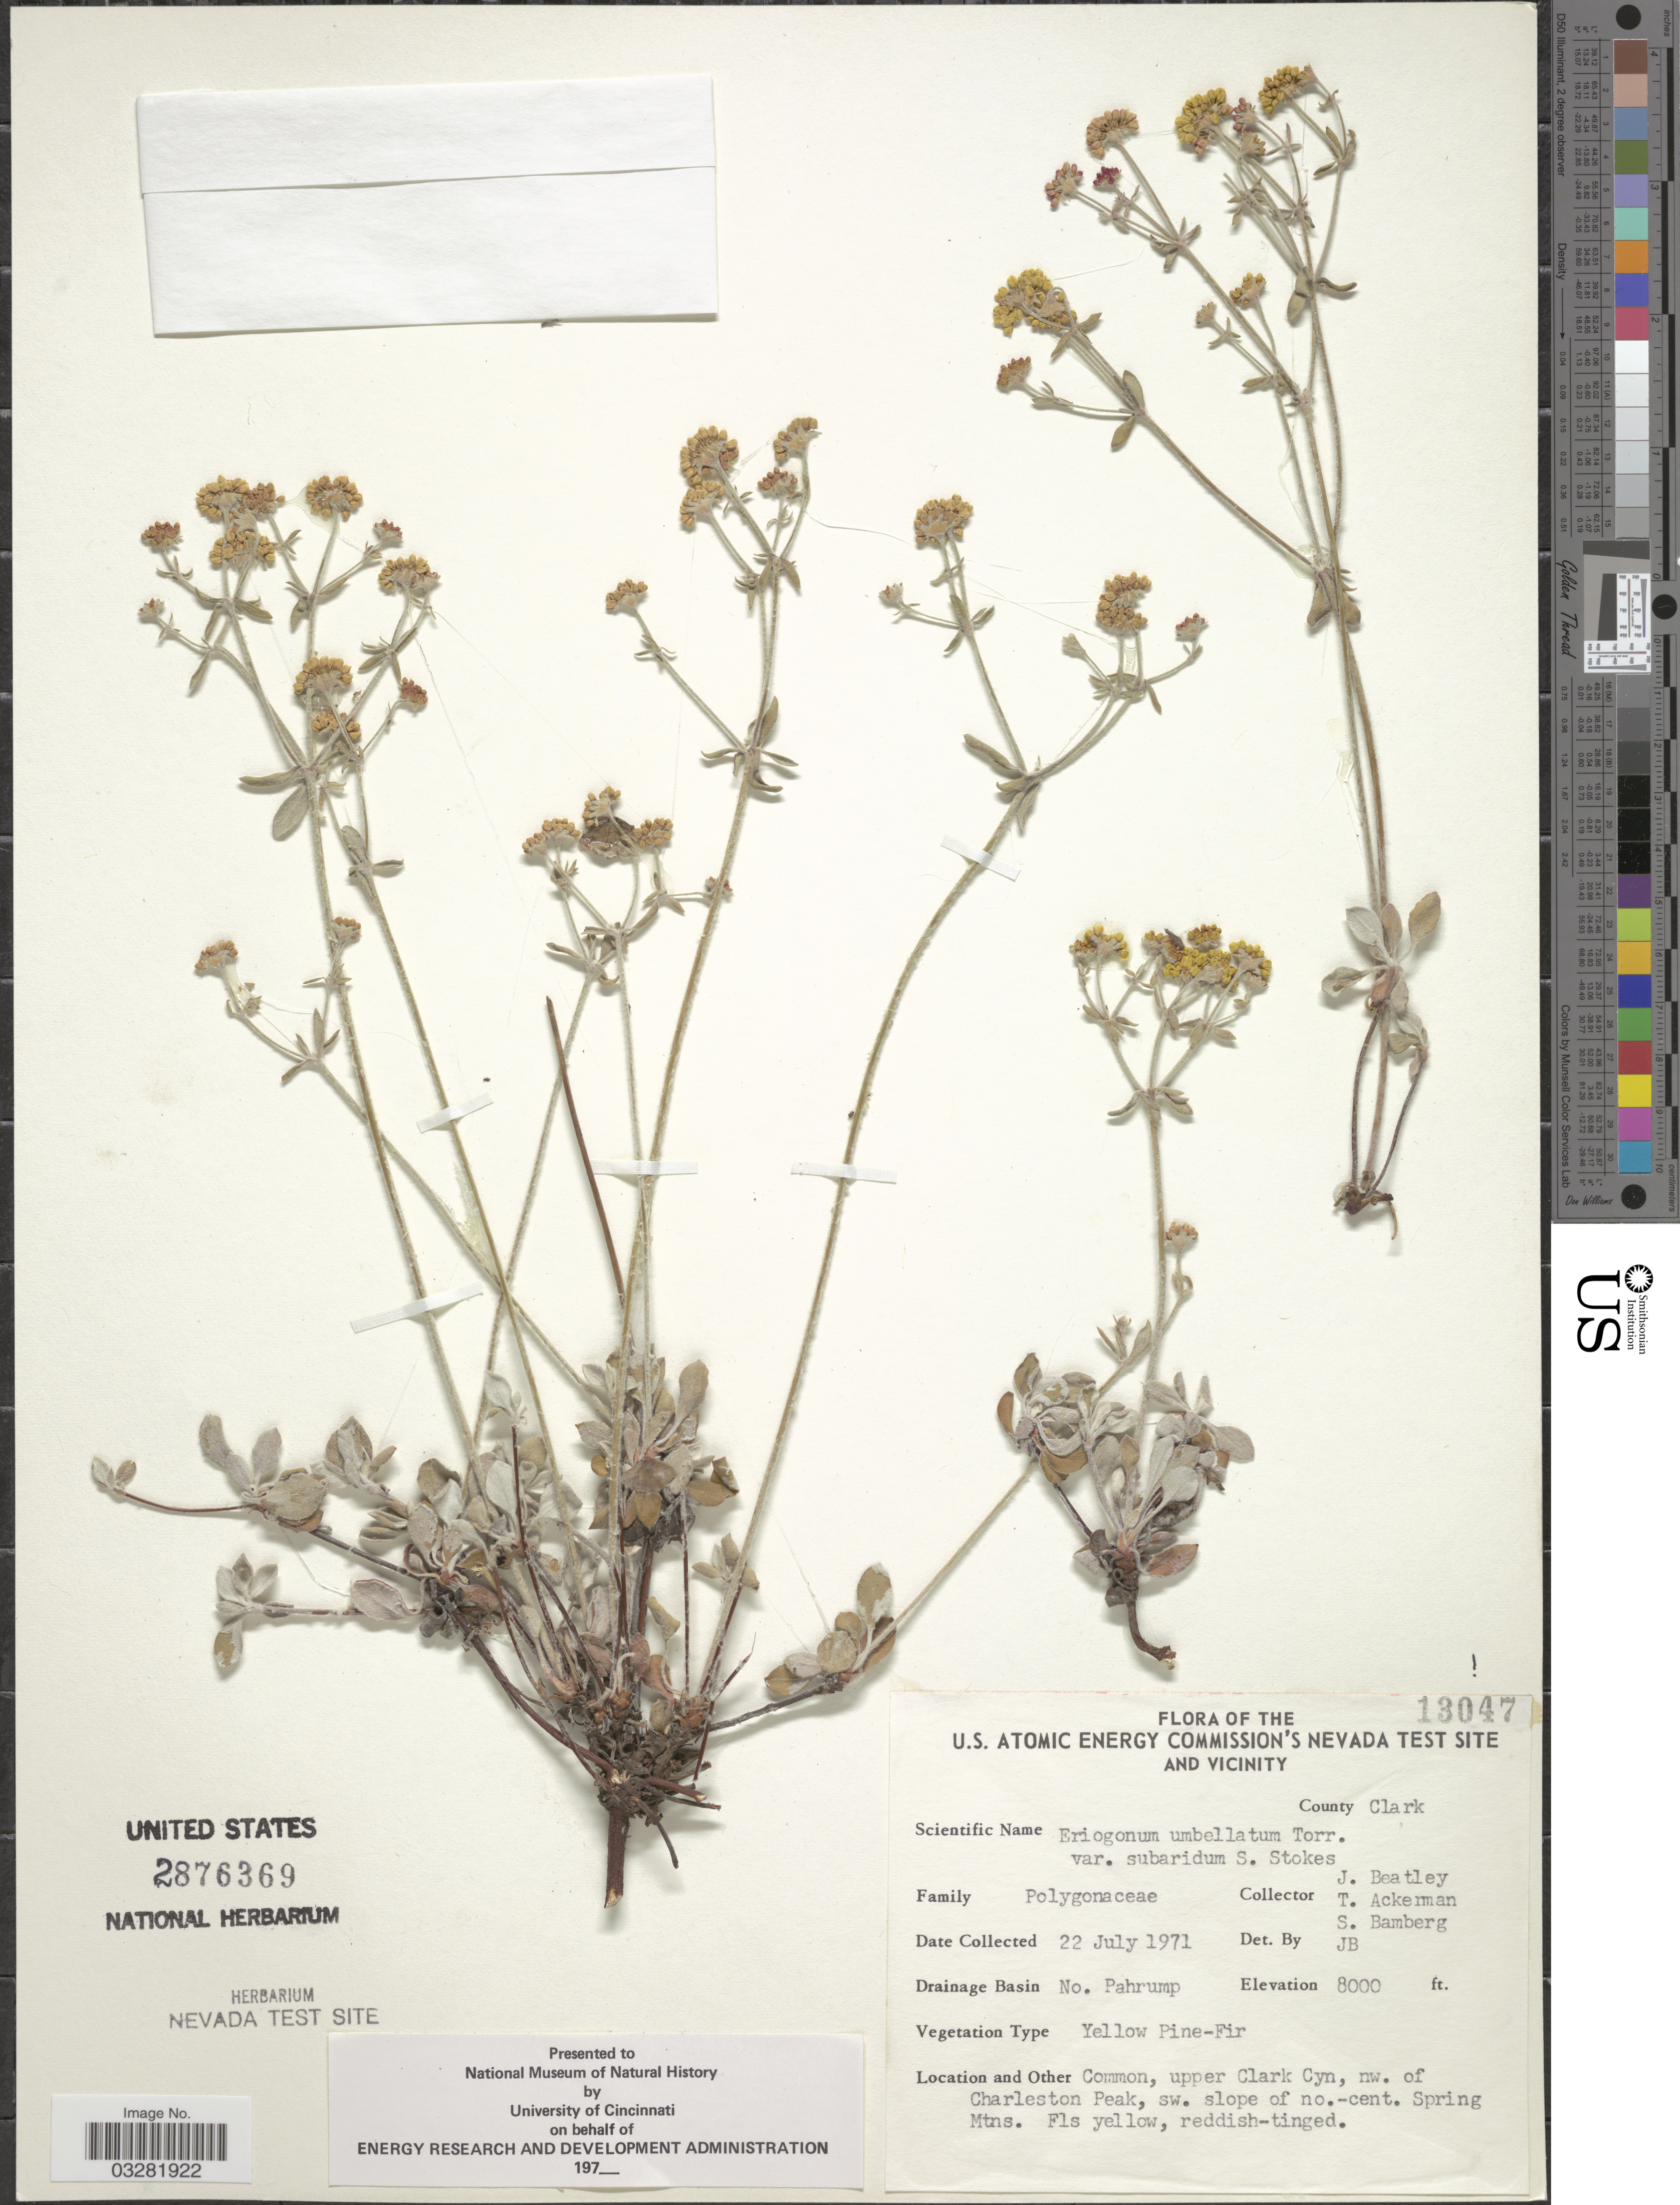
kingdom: Plantae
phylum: Tracheophyta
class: Magnoliopsida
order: Caryophyllales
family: Polygonaceae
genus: Eriogonum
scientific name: Eriogonum umbellatum var. subaridum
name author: S. Stokes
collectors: J. C. Beatley, T. Ackerman & S. Bamberg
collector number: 13047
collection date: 1971-07-22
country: United States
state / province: Nevada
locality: The U.S. Atomic Energy Commission's Nevada Test Site and Vicinity. County Clark. Drainage Basin No. Pahrump. Common, upper Clark Cyn, nw. of Charleston Peak, sw. slope of no.-cent. Spring Mtns.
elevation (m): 2438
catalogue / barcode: US 2876369